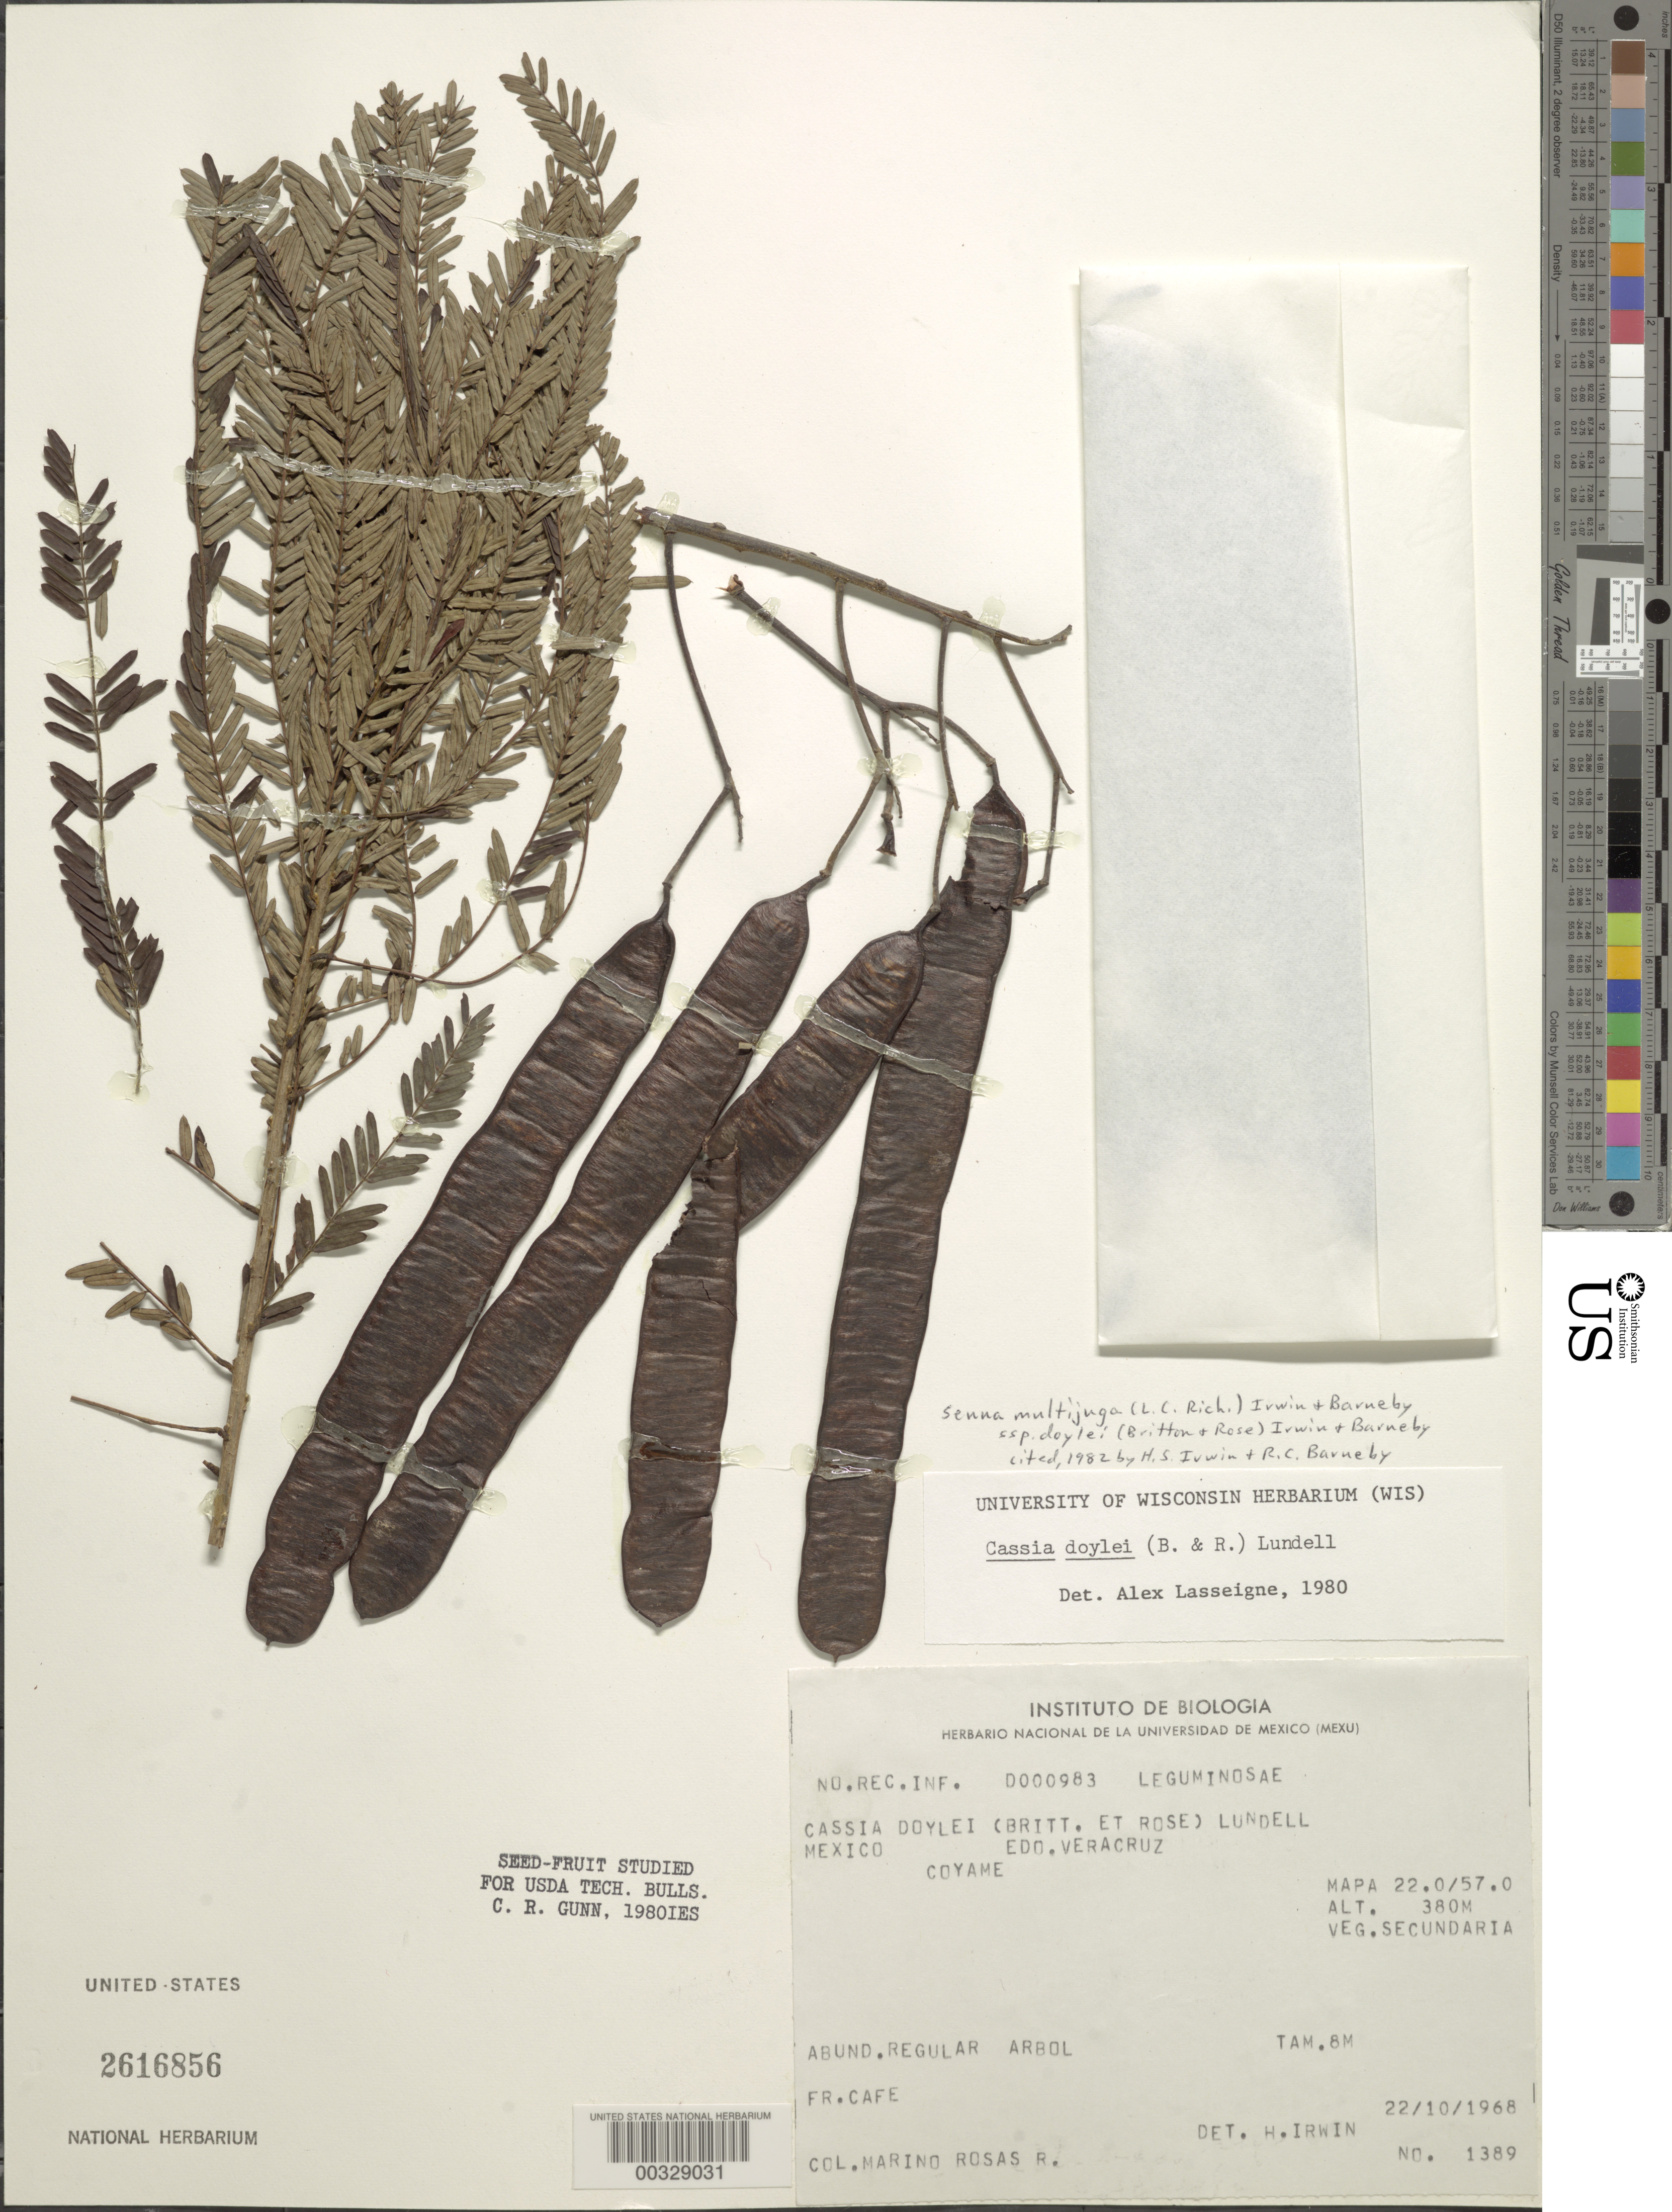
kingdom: Plantae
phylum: Tracheophyta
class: Magnoliopsida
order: Fabales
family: Fabaceae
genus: Senna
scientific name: Senna multijuga var. doylei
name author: (Britton & Rose) H.S. Irwin & Barneby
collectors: M. Rosas R.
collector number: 1389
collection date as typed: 22 Oct 1968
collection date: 1968-10-22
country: Mexico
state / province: Veracruz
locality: Coyame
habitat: Secondary vegetation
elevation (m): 380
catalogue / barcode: US 2616856